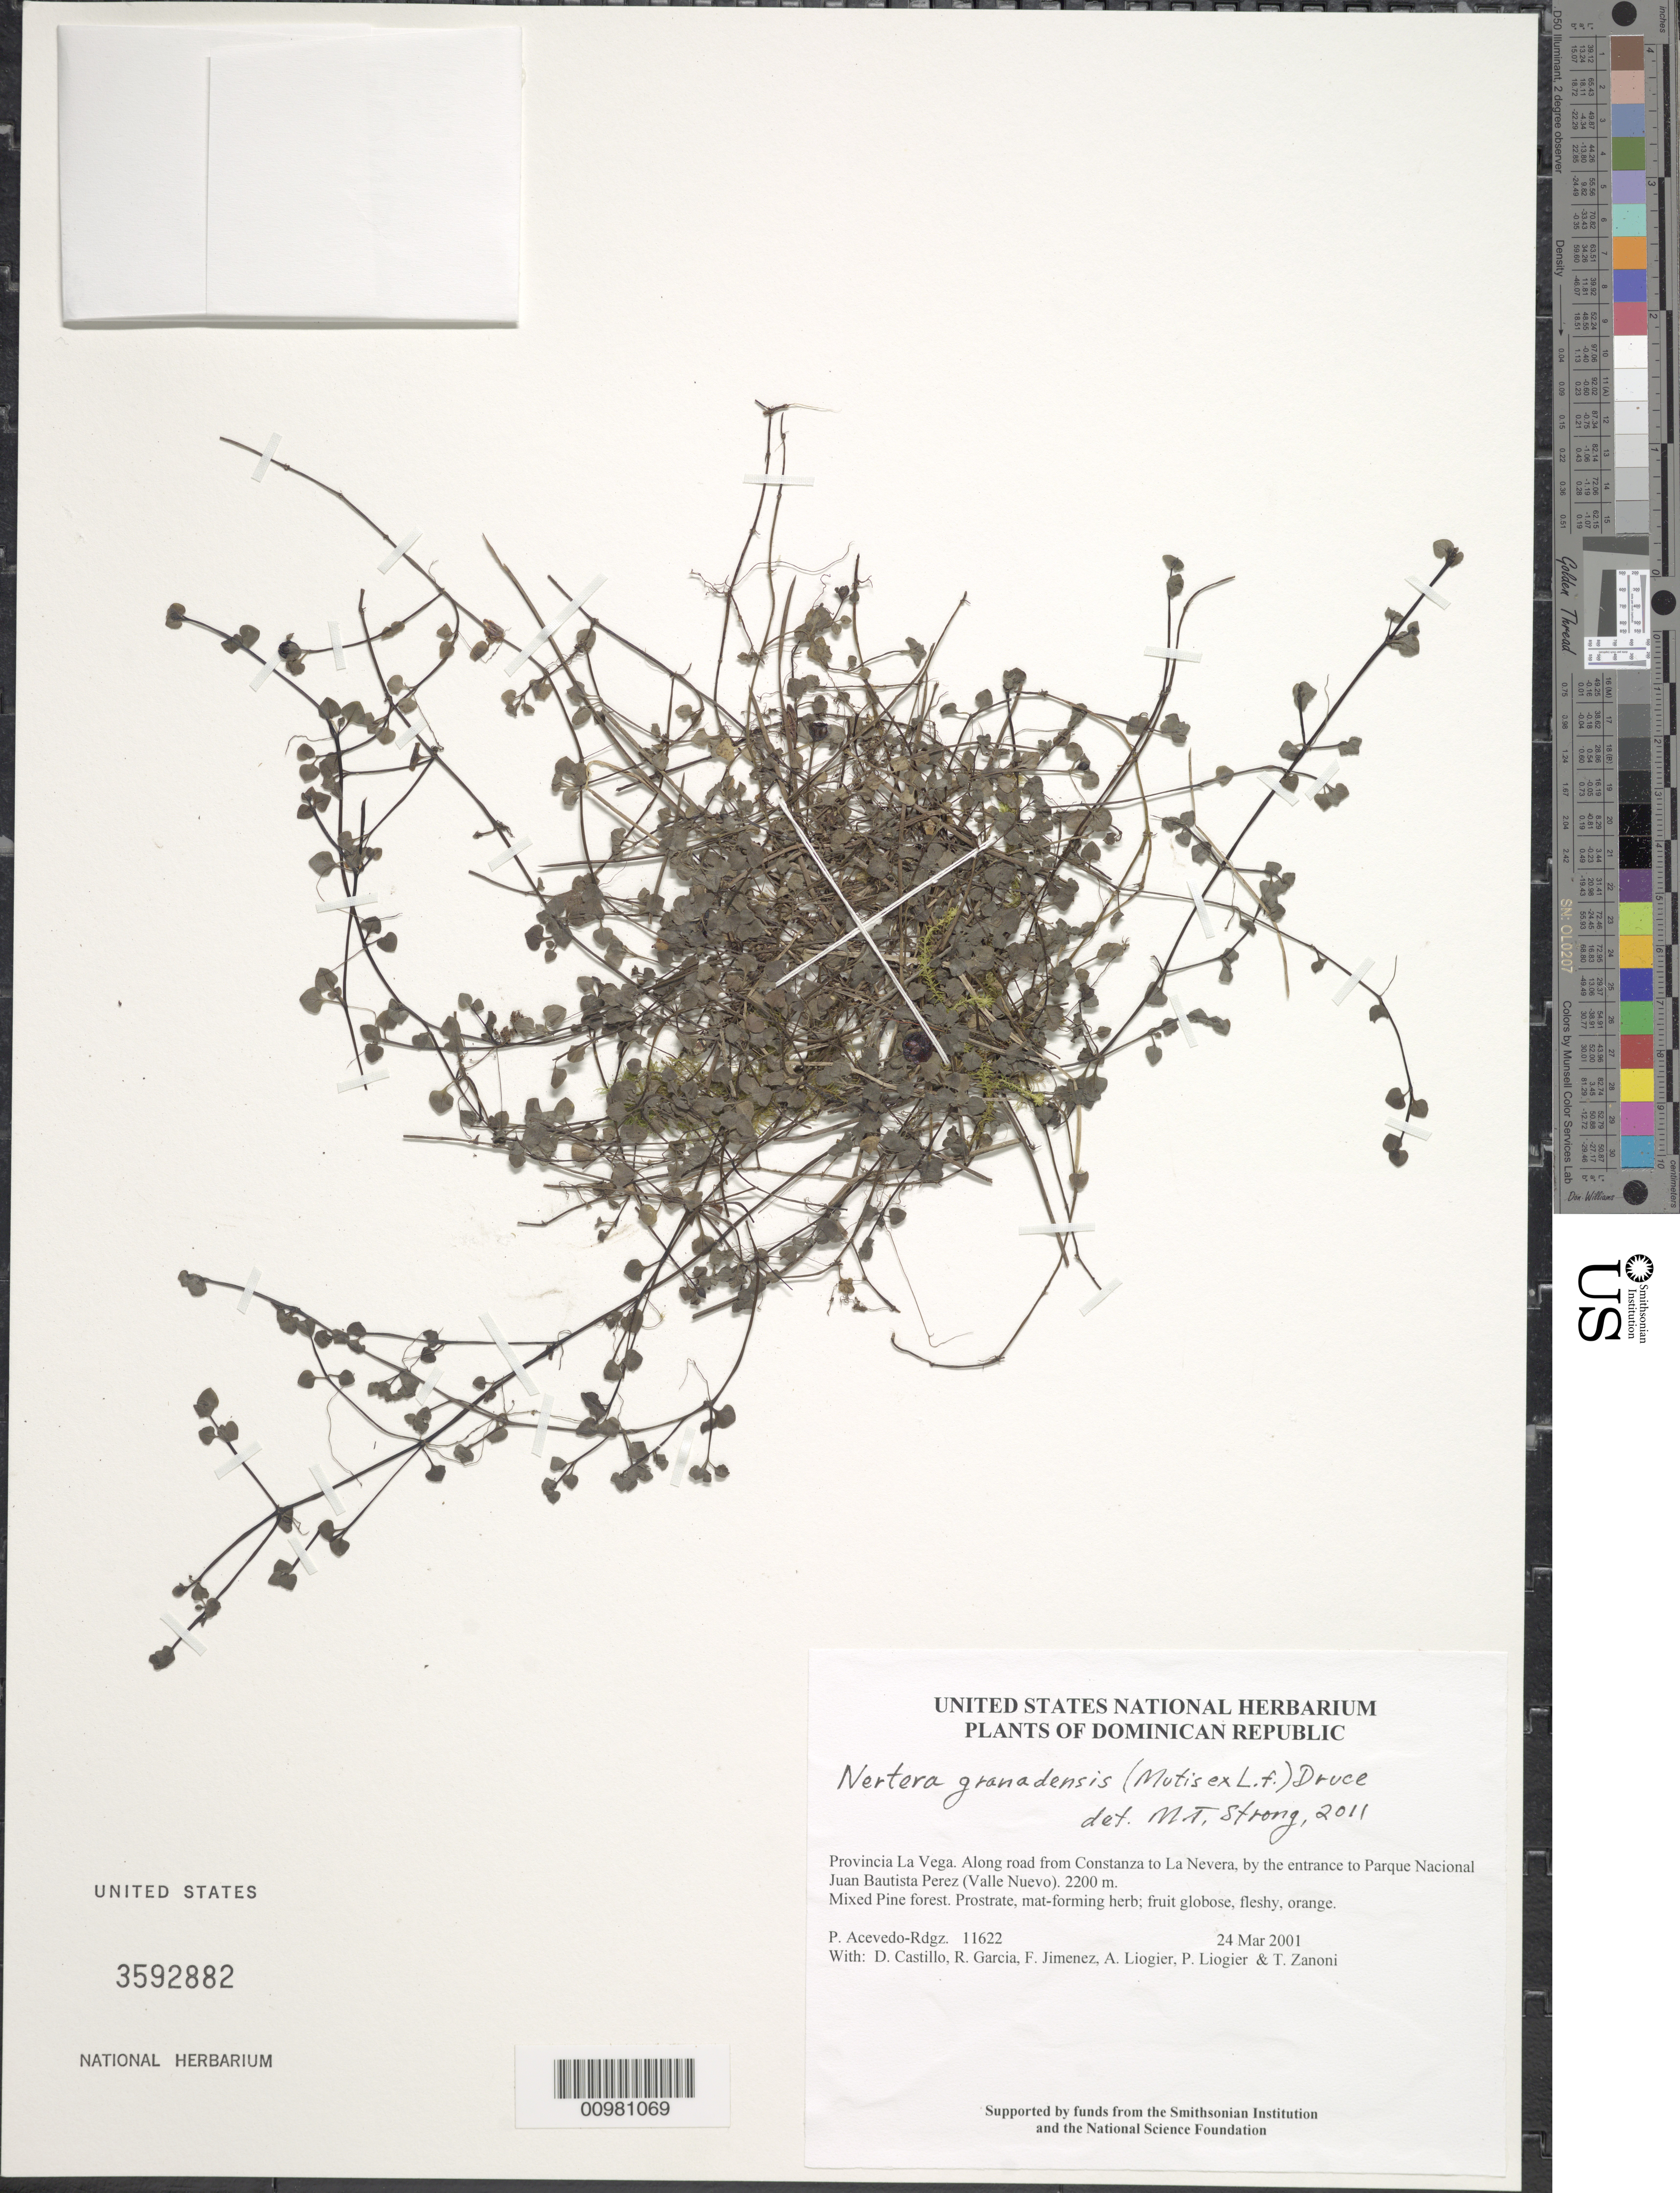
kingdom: Plantae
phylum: Tracheophyta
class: Magnoliopsida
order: Gentianales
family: Rubiaceae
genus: Nertera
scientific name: Nertera granadensis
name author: (Mutis ex L. f.) Druce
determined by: Strong, M. T., (US), Smithsonian Institution - National Museum of Natural History (UNITED STATES)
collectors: P. Acevedo-Rodr., D. Castillo, R. G. García, F. Jimenez, A. H. Liogier, M. P. Liogier & T. A. Zanoni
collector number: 11622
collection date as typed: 24 Mar 2001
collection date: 2001-03-24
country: Dominican Republic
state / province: La Vega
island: Hispaniola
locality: Provincia La Vega. Along road from Constanza to La Nevera, by the entrance to Parque Nacional Juan Bautista Perez (Valle Nuevo).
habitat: Mixed Pine forest.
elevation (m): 2200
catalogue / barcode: US 3592882